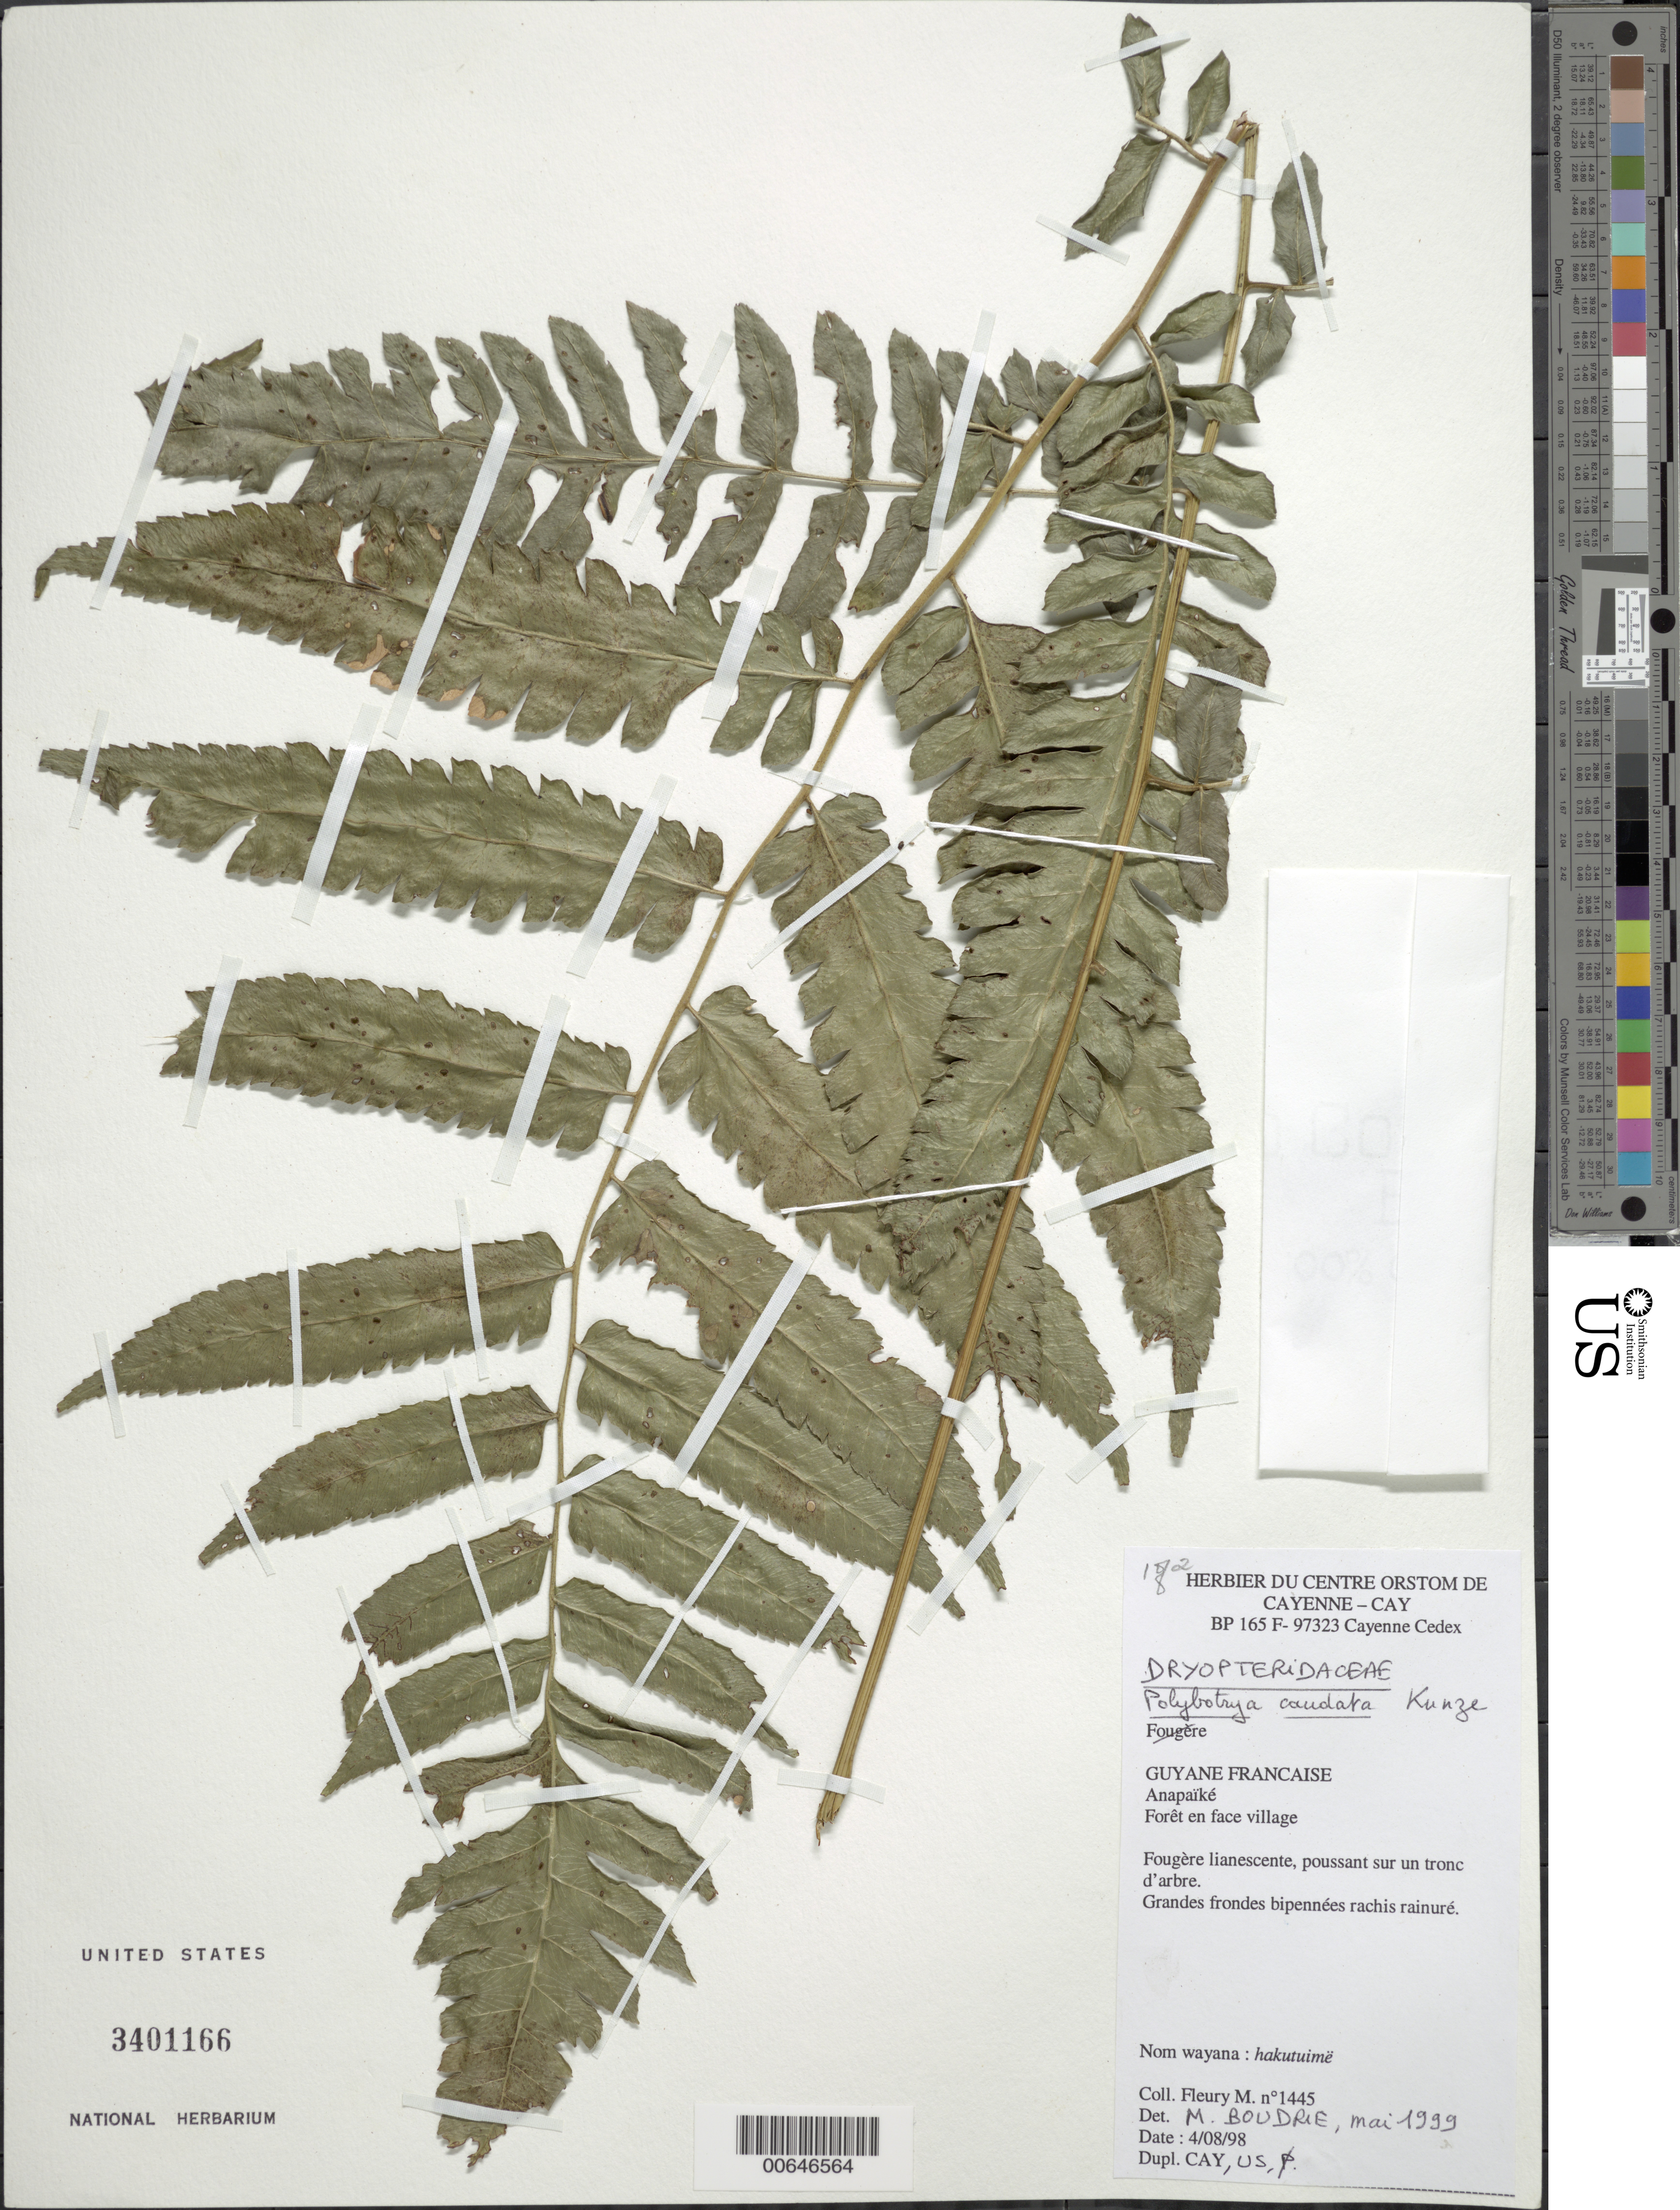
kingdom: Plantae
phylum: Tracheophyta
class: Polypodiopsida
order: Polypodiales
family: Dryopteridaceae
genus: Polybotrya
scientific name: Polybotrya caudata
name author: Kunze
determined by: Boudrie, M.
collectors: M. Fleury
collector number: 1445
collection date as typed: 4-Aug-98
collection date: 1998-08-04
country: French Guiana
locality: Anapaïké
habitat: Forest opposite village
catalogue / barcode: US 3401166